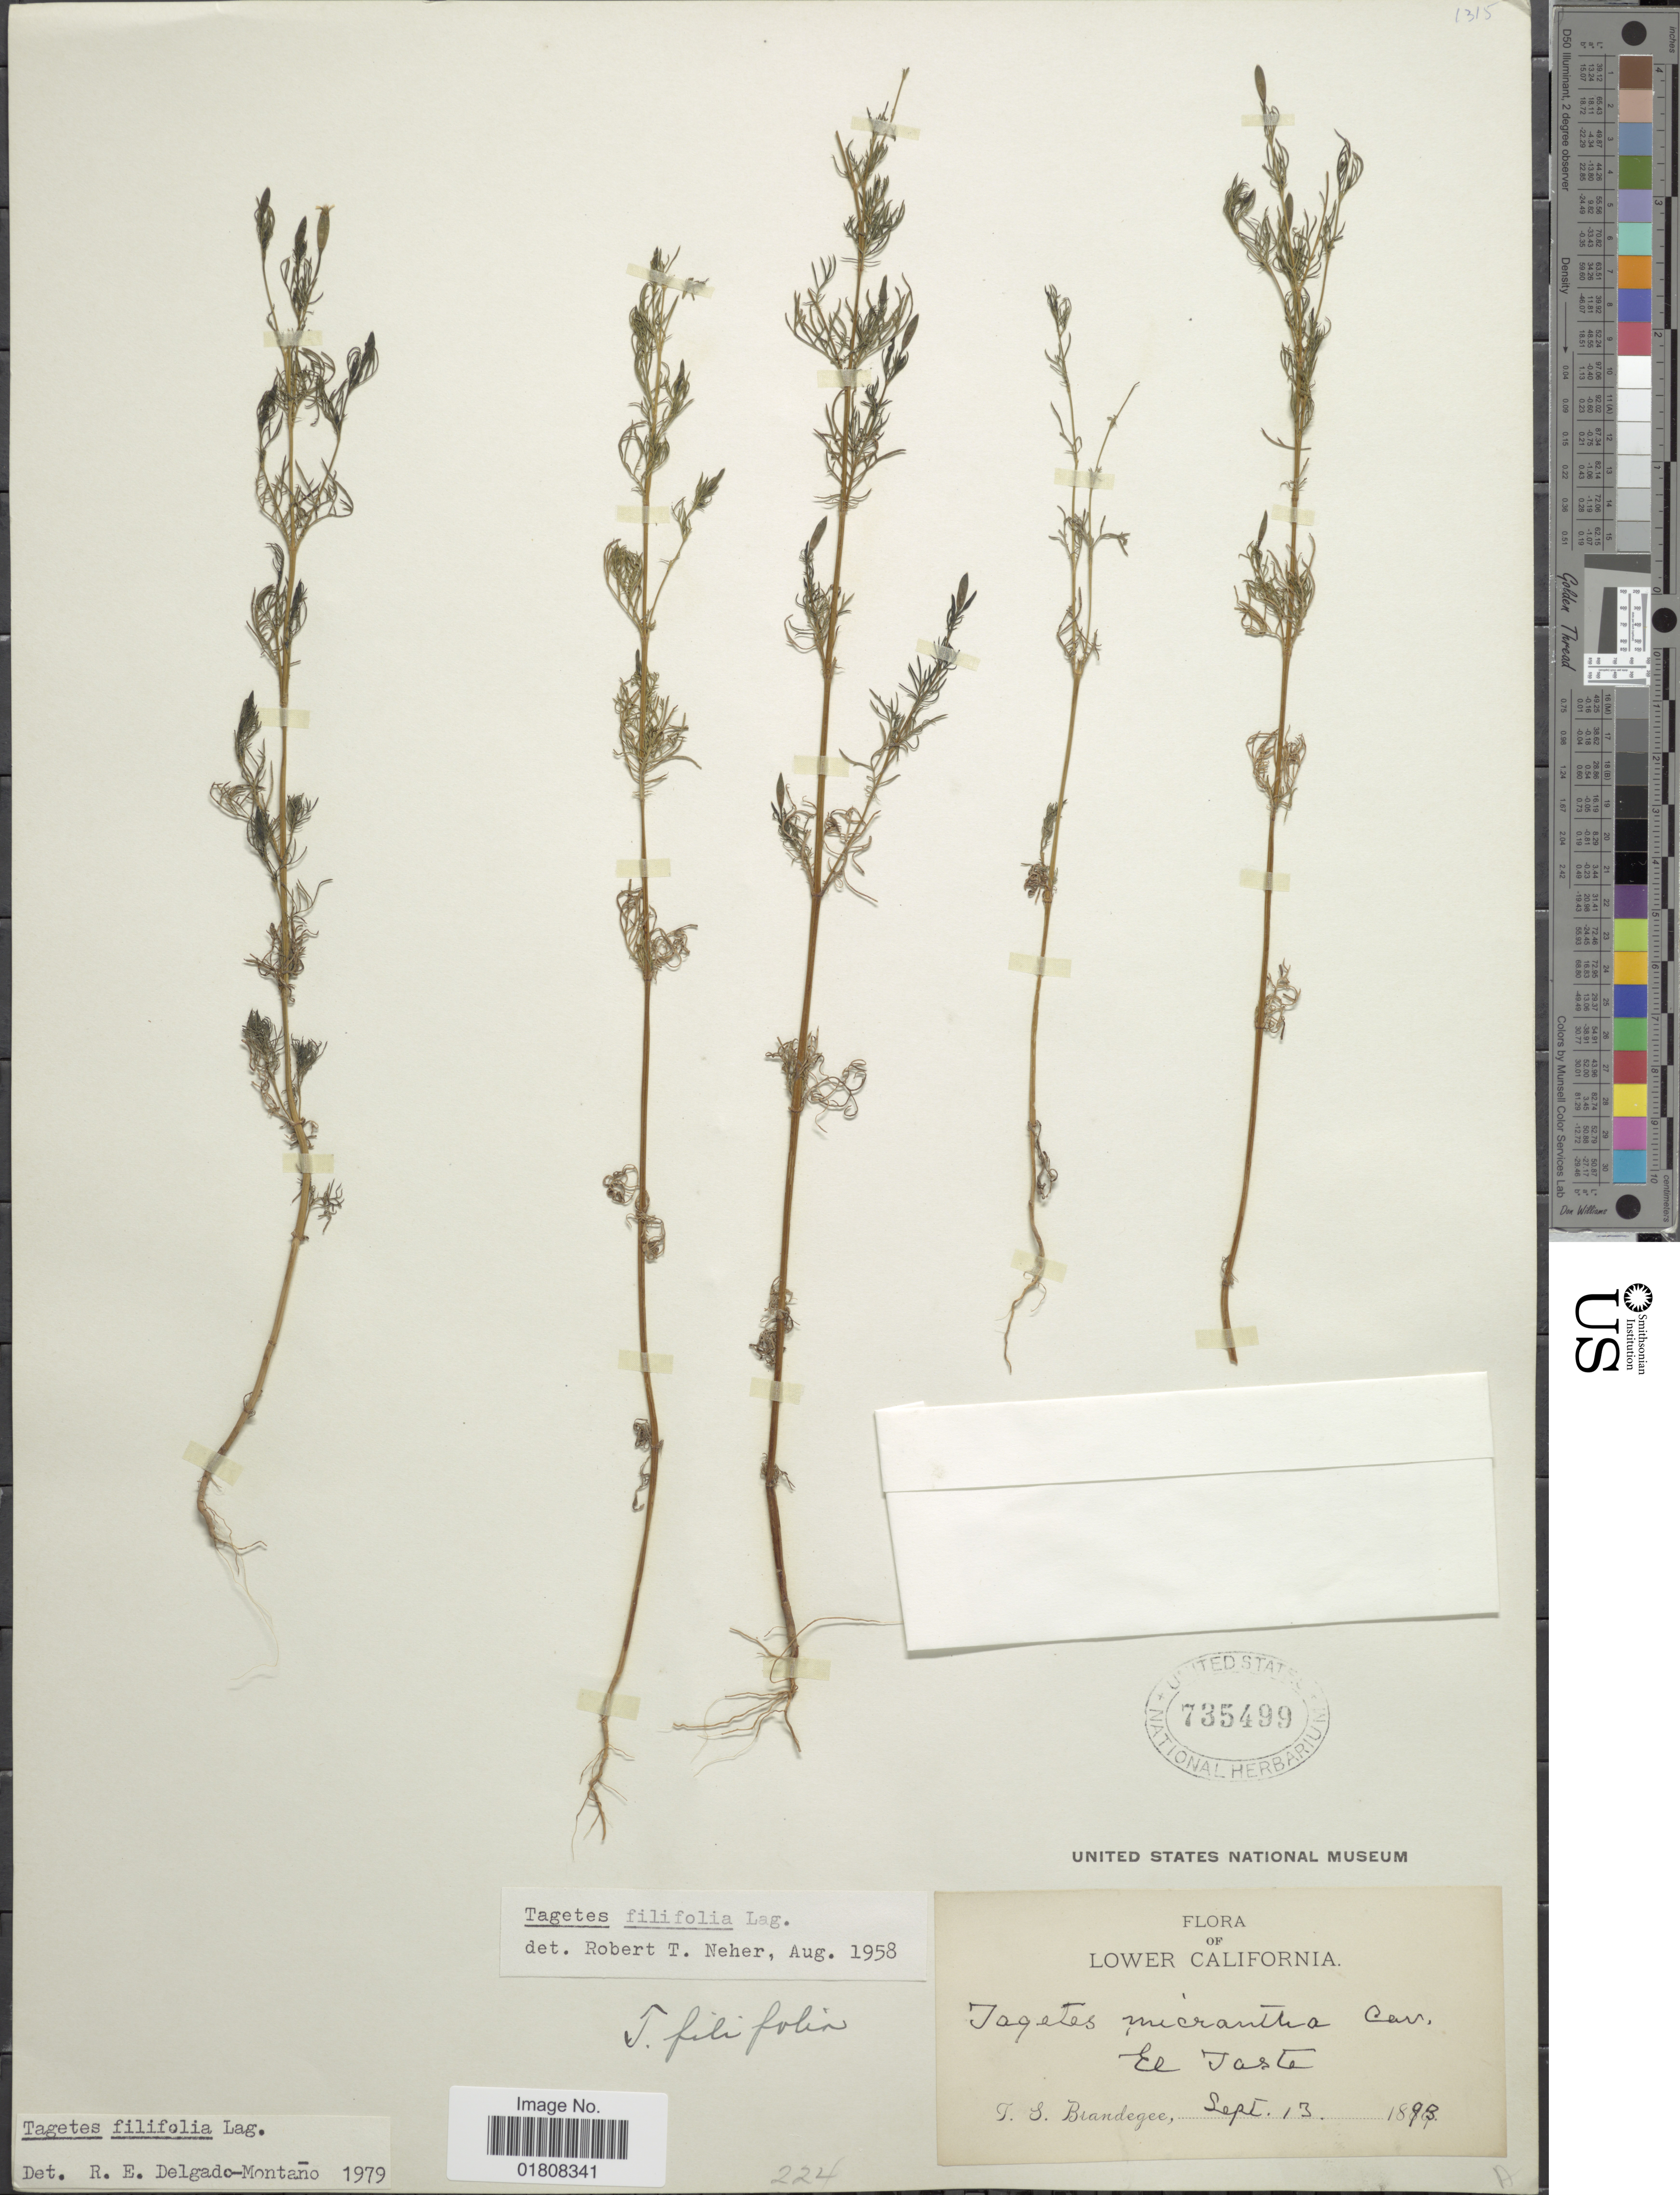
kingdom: Plantae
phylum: Tracheophyta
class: Magnoliopsida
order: Asterales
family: Asteraceae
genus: Tagetes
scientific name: Tagetes micrantha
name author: Cav.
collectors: T. S. Brandegee (herbarium)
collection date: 1893-09-13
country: Mexico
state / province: Baja California Sur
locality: Lower California, El Taste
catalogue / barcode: US 735499